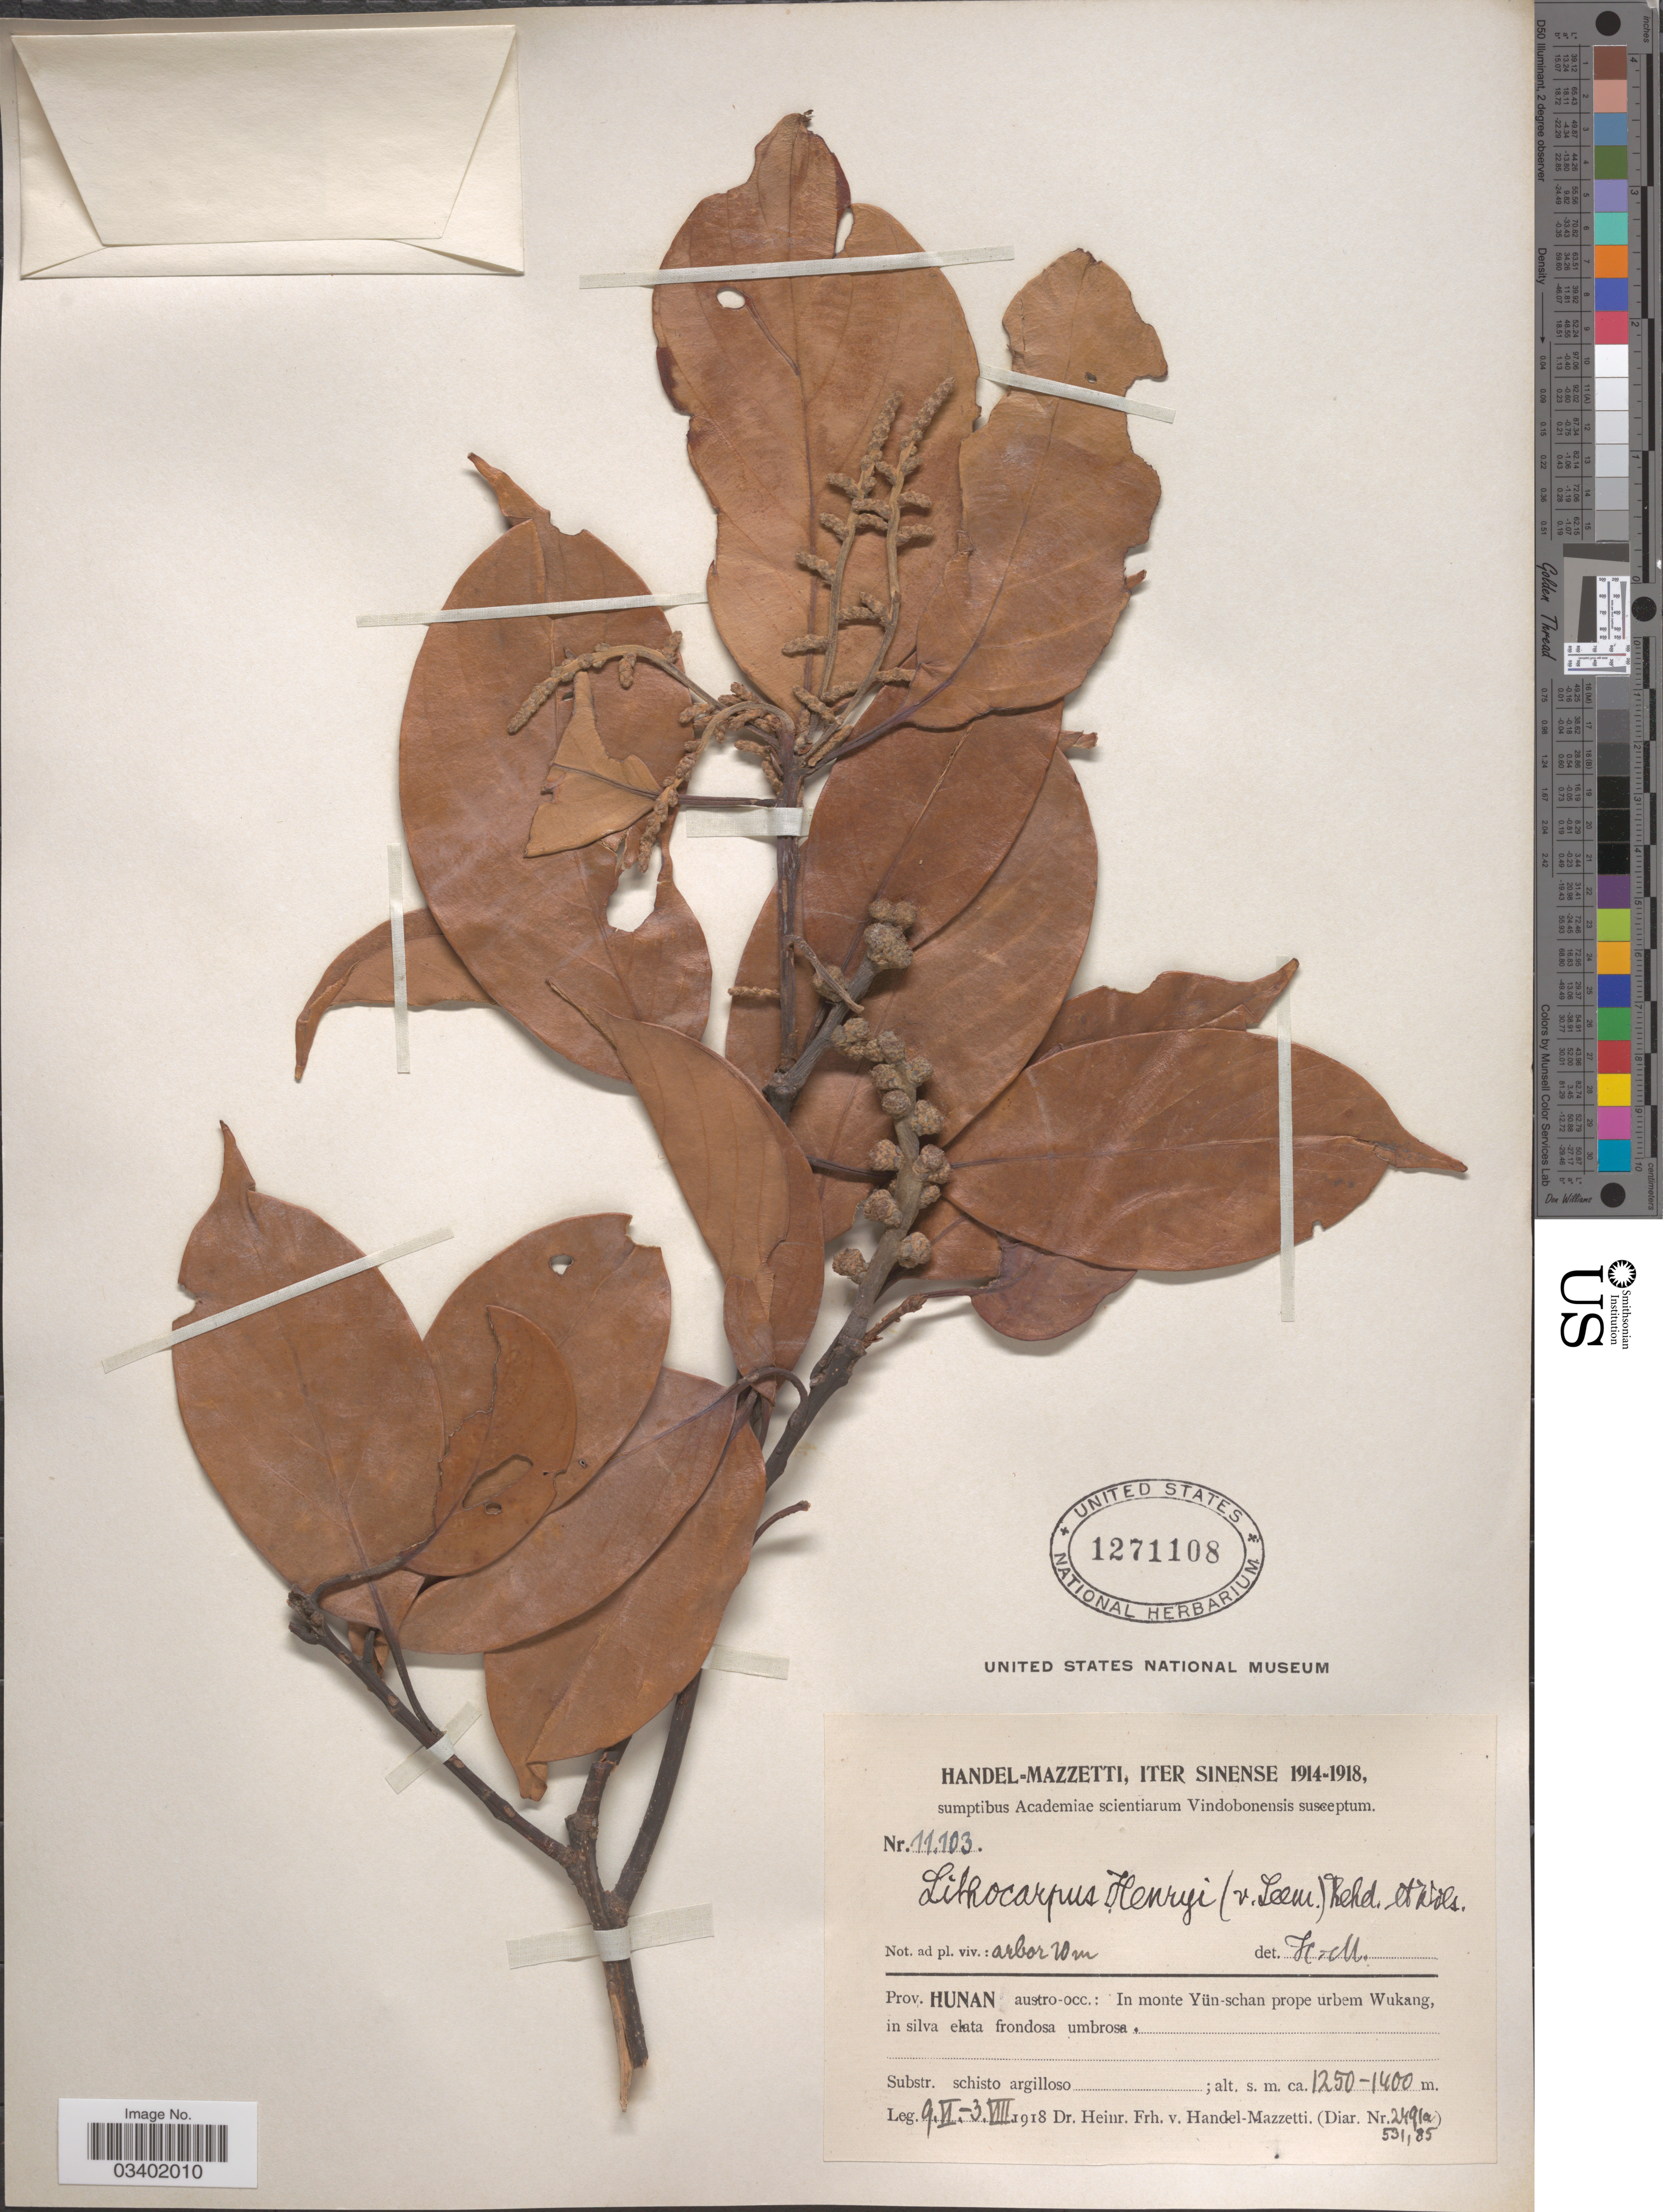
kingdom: Plantae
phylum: Tracheophyta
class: Magnoliopsida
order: Fagales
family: Fagaceae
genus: Lithocarpus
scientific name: Lithocarpus henryi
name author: Rehder & E.H. Wilson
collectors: H. Handel-Mazzetti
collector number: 11103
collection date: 1918-06-09/1918-08-03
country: China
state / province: Hunan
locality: Sinense. Prov. Hunan austro-occ.: In monte Yün-schan prope urbem Wukang.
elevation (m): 1250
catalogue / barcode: US 1271108